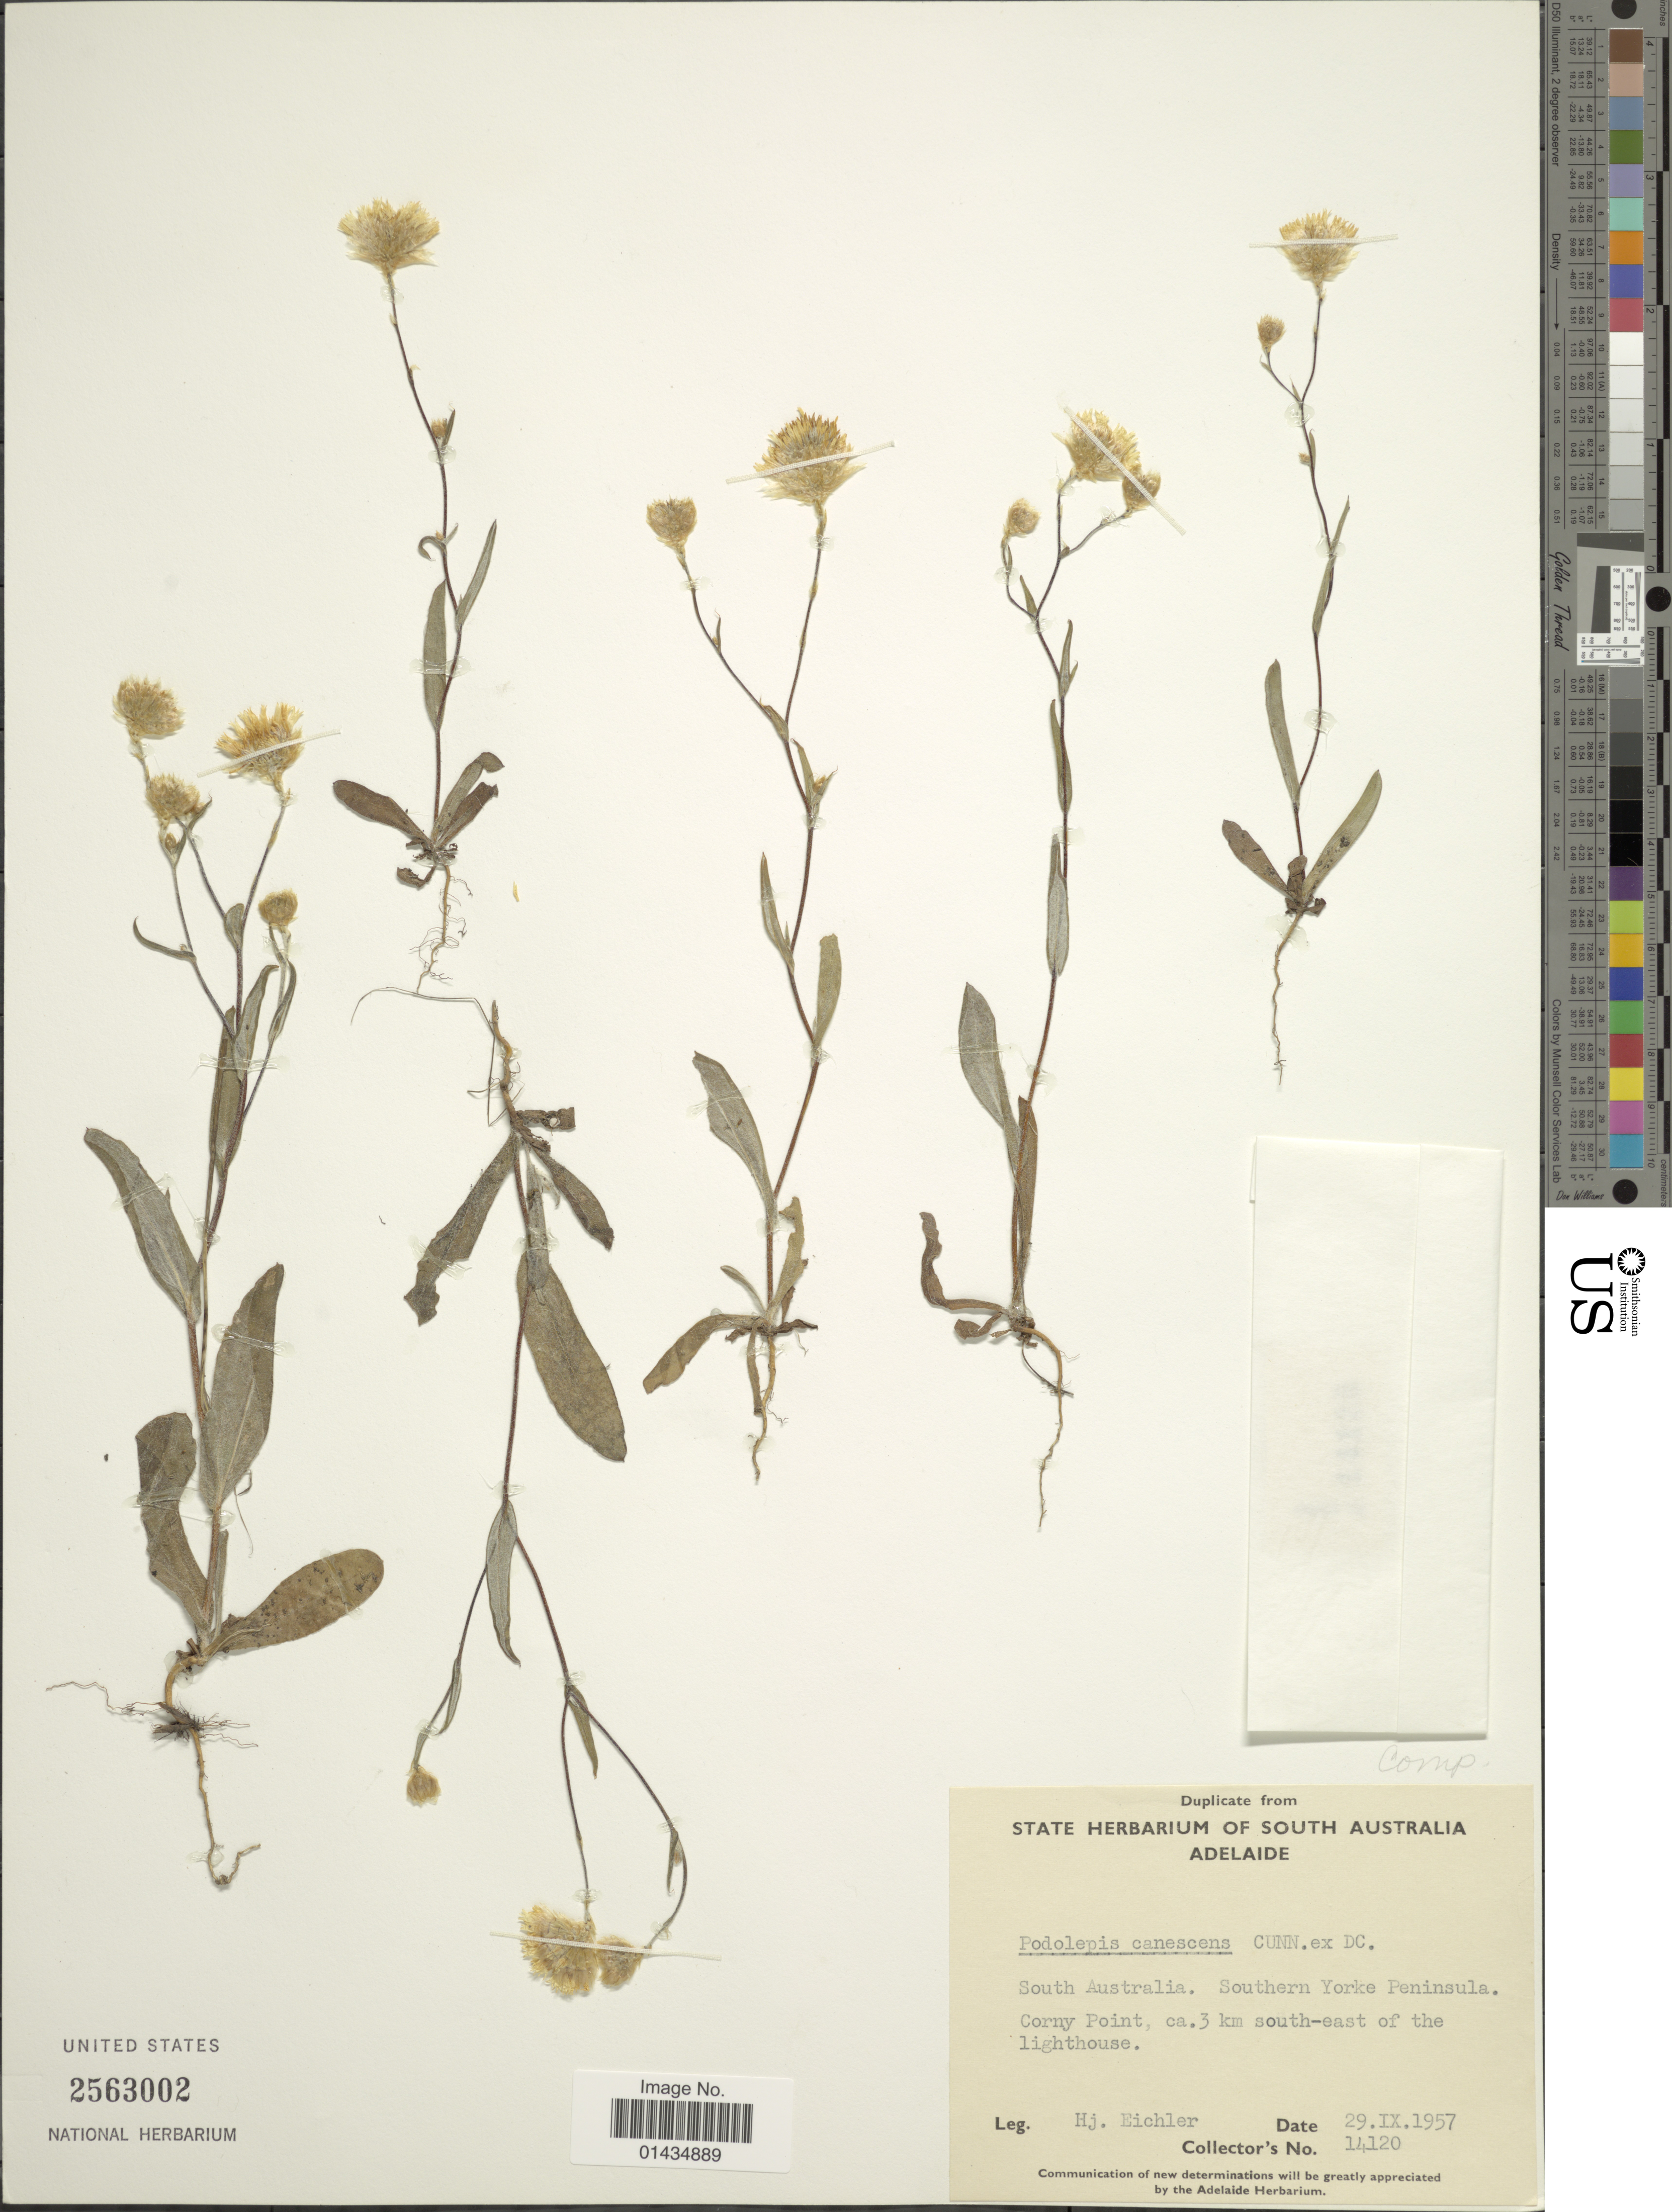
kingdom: Plantae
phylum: Tracheophyta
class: Magnoliopsida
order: Asterales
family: Asteraceae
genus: Podolepis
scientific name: Podolepis canescens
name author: A. Cunn. ex DC.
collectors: H. Eichler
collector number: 14120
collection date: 1957-09-29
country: Australia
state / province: South Australia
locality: Southern Yorke Peninsula, Corny Point, ca. 3 km south-east of the lighthouse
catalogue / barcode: US 2563002